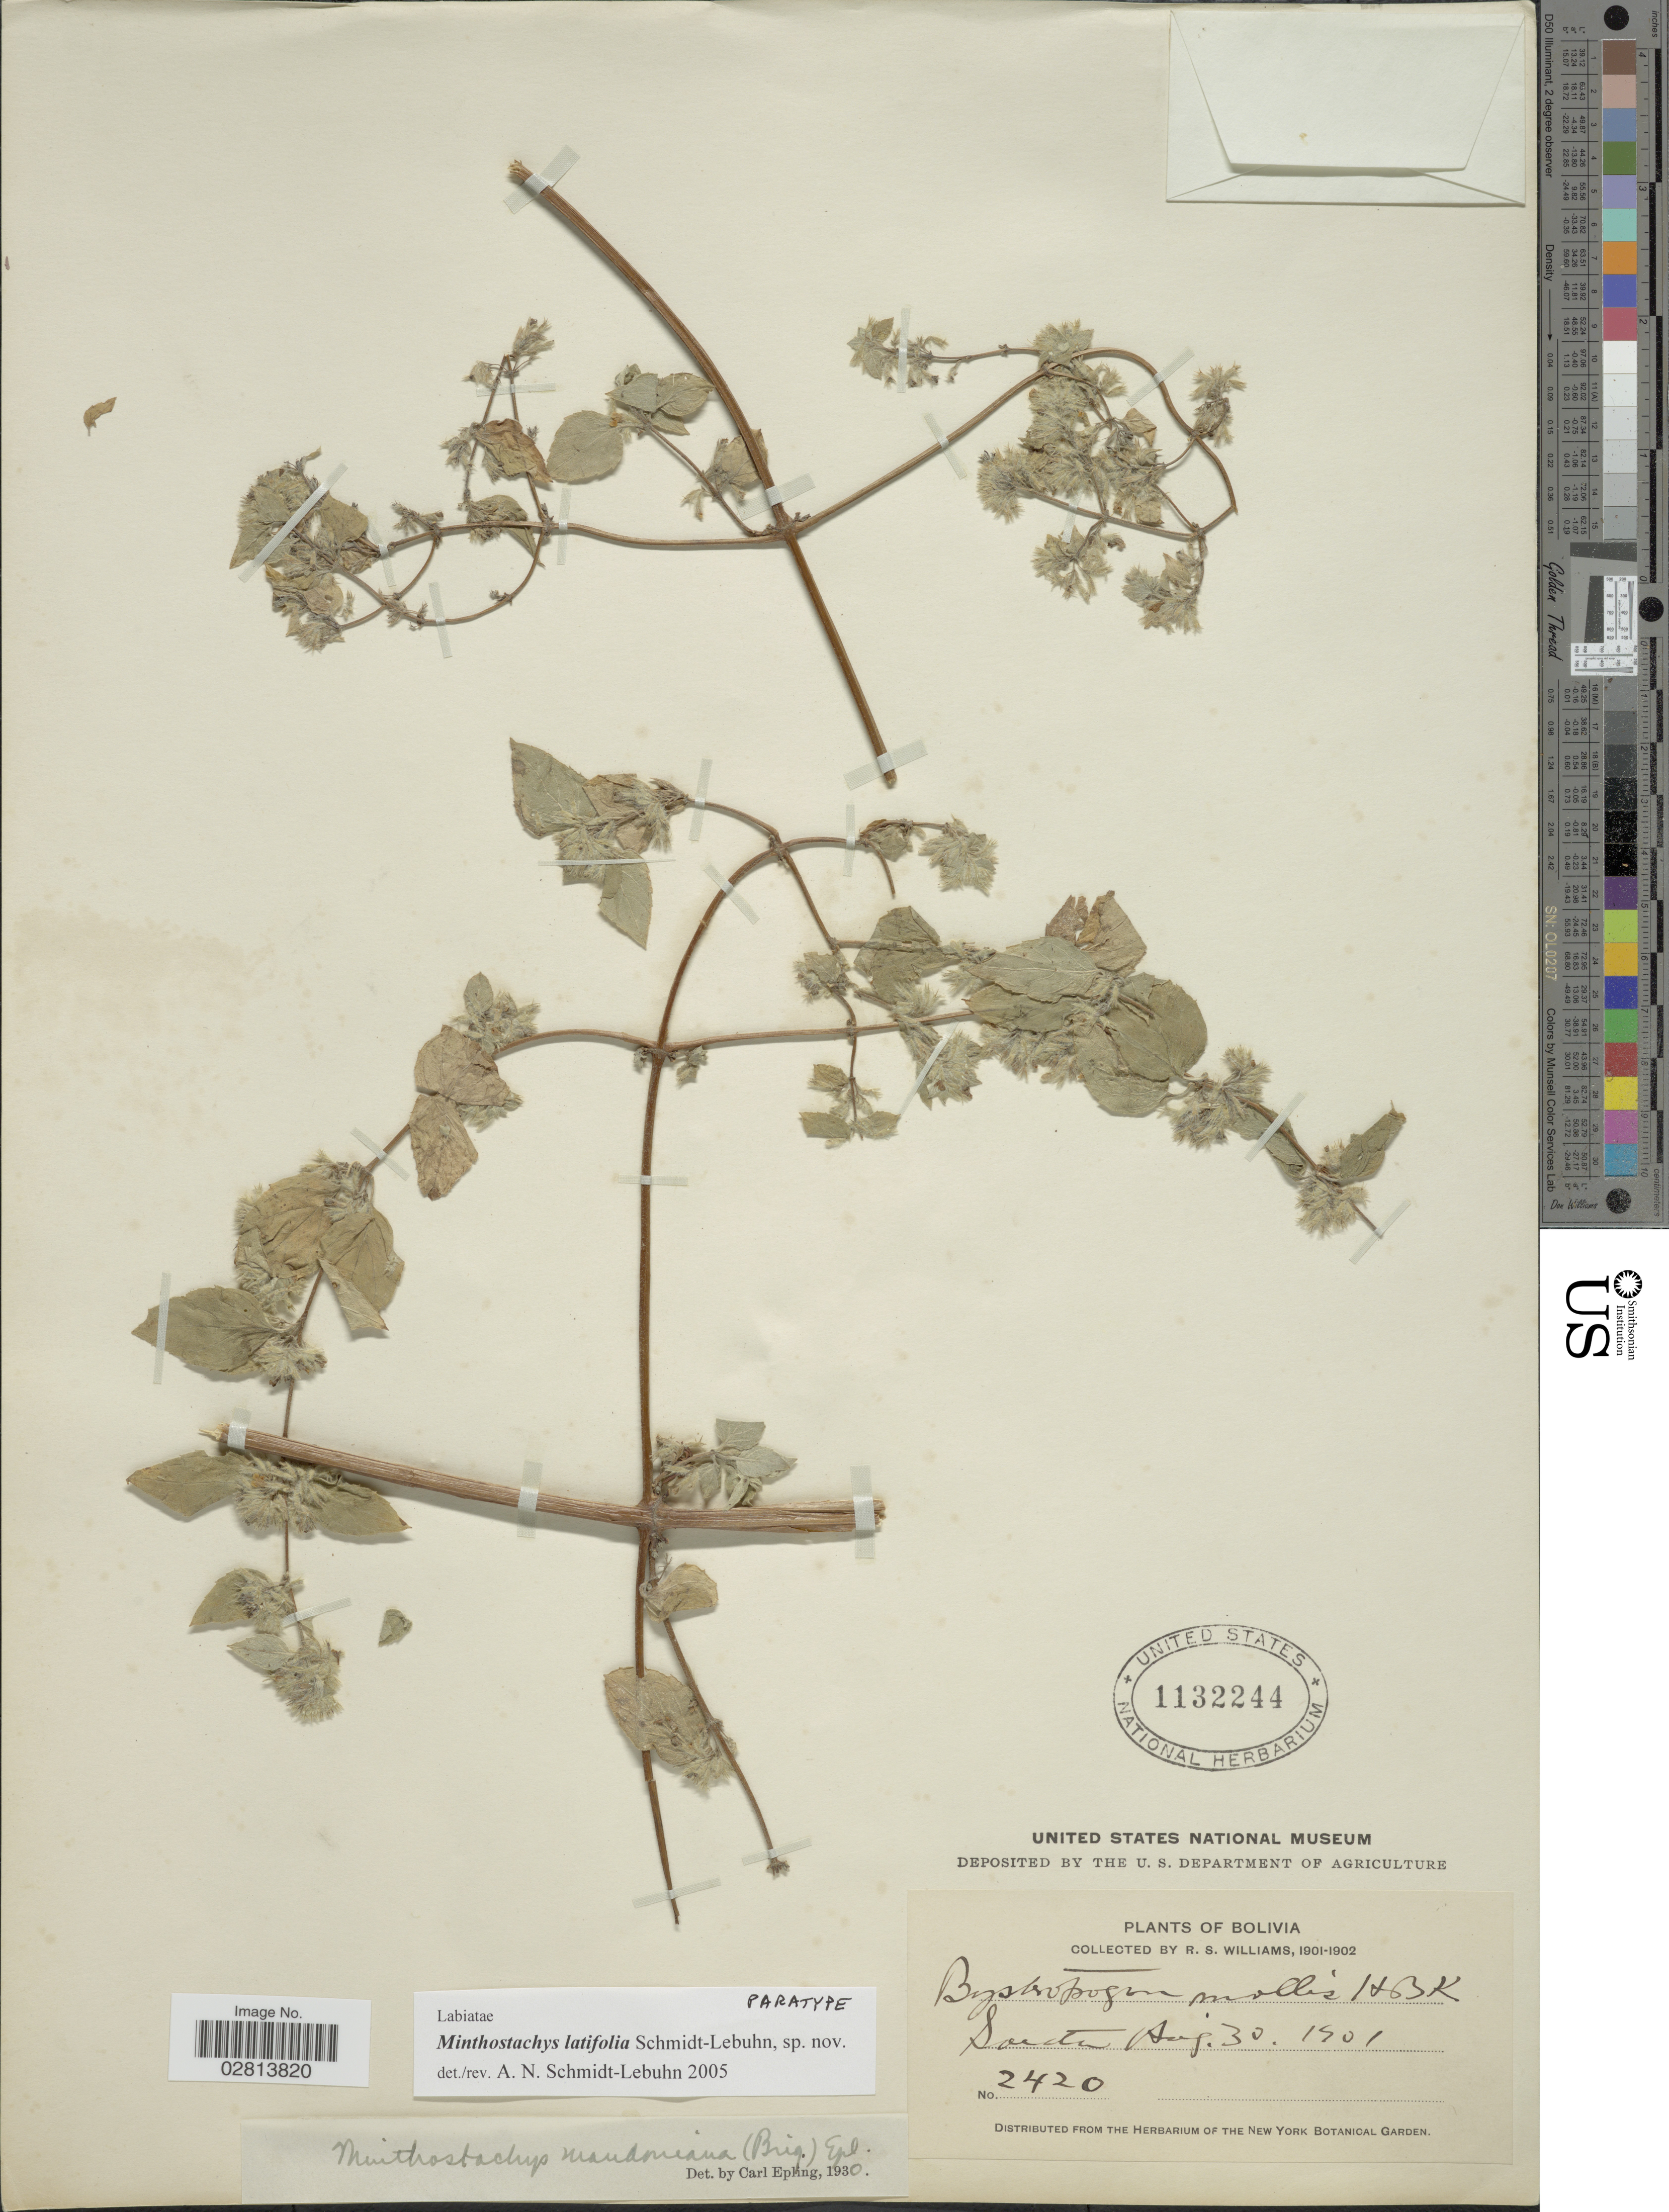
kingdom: Plantae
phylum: Tracheophyta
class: Magnoliopsida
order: Lamiales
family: Lamiaceae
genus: Minthostachys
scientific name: Minthostachys latifolia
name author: Schmidt-Leb.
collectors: R. S. Williams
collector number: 2420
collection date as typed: Aug. 30, 1901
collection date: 1901-08-30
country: Bolivia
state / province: La Páz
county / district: Larecaja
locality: Sorata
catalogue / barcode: US 1132244